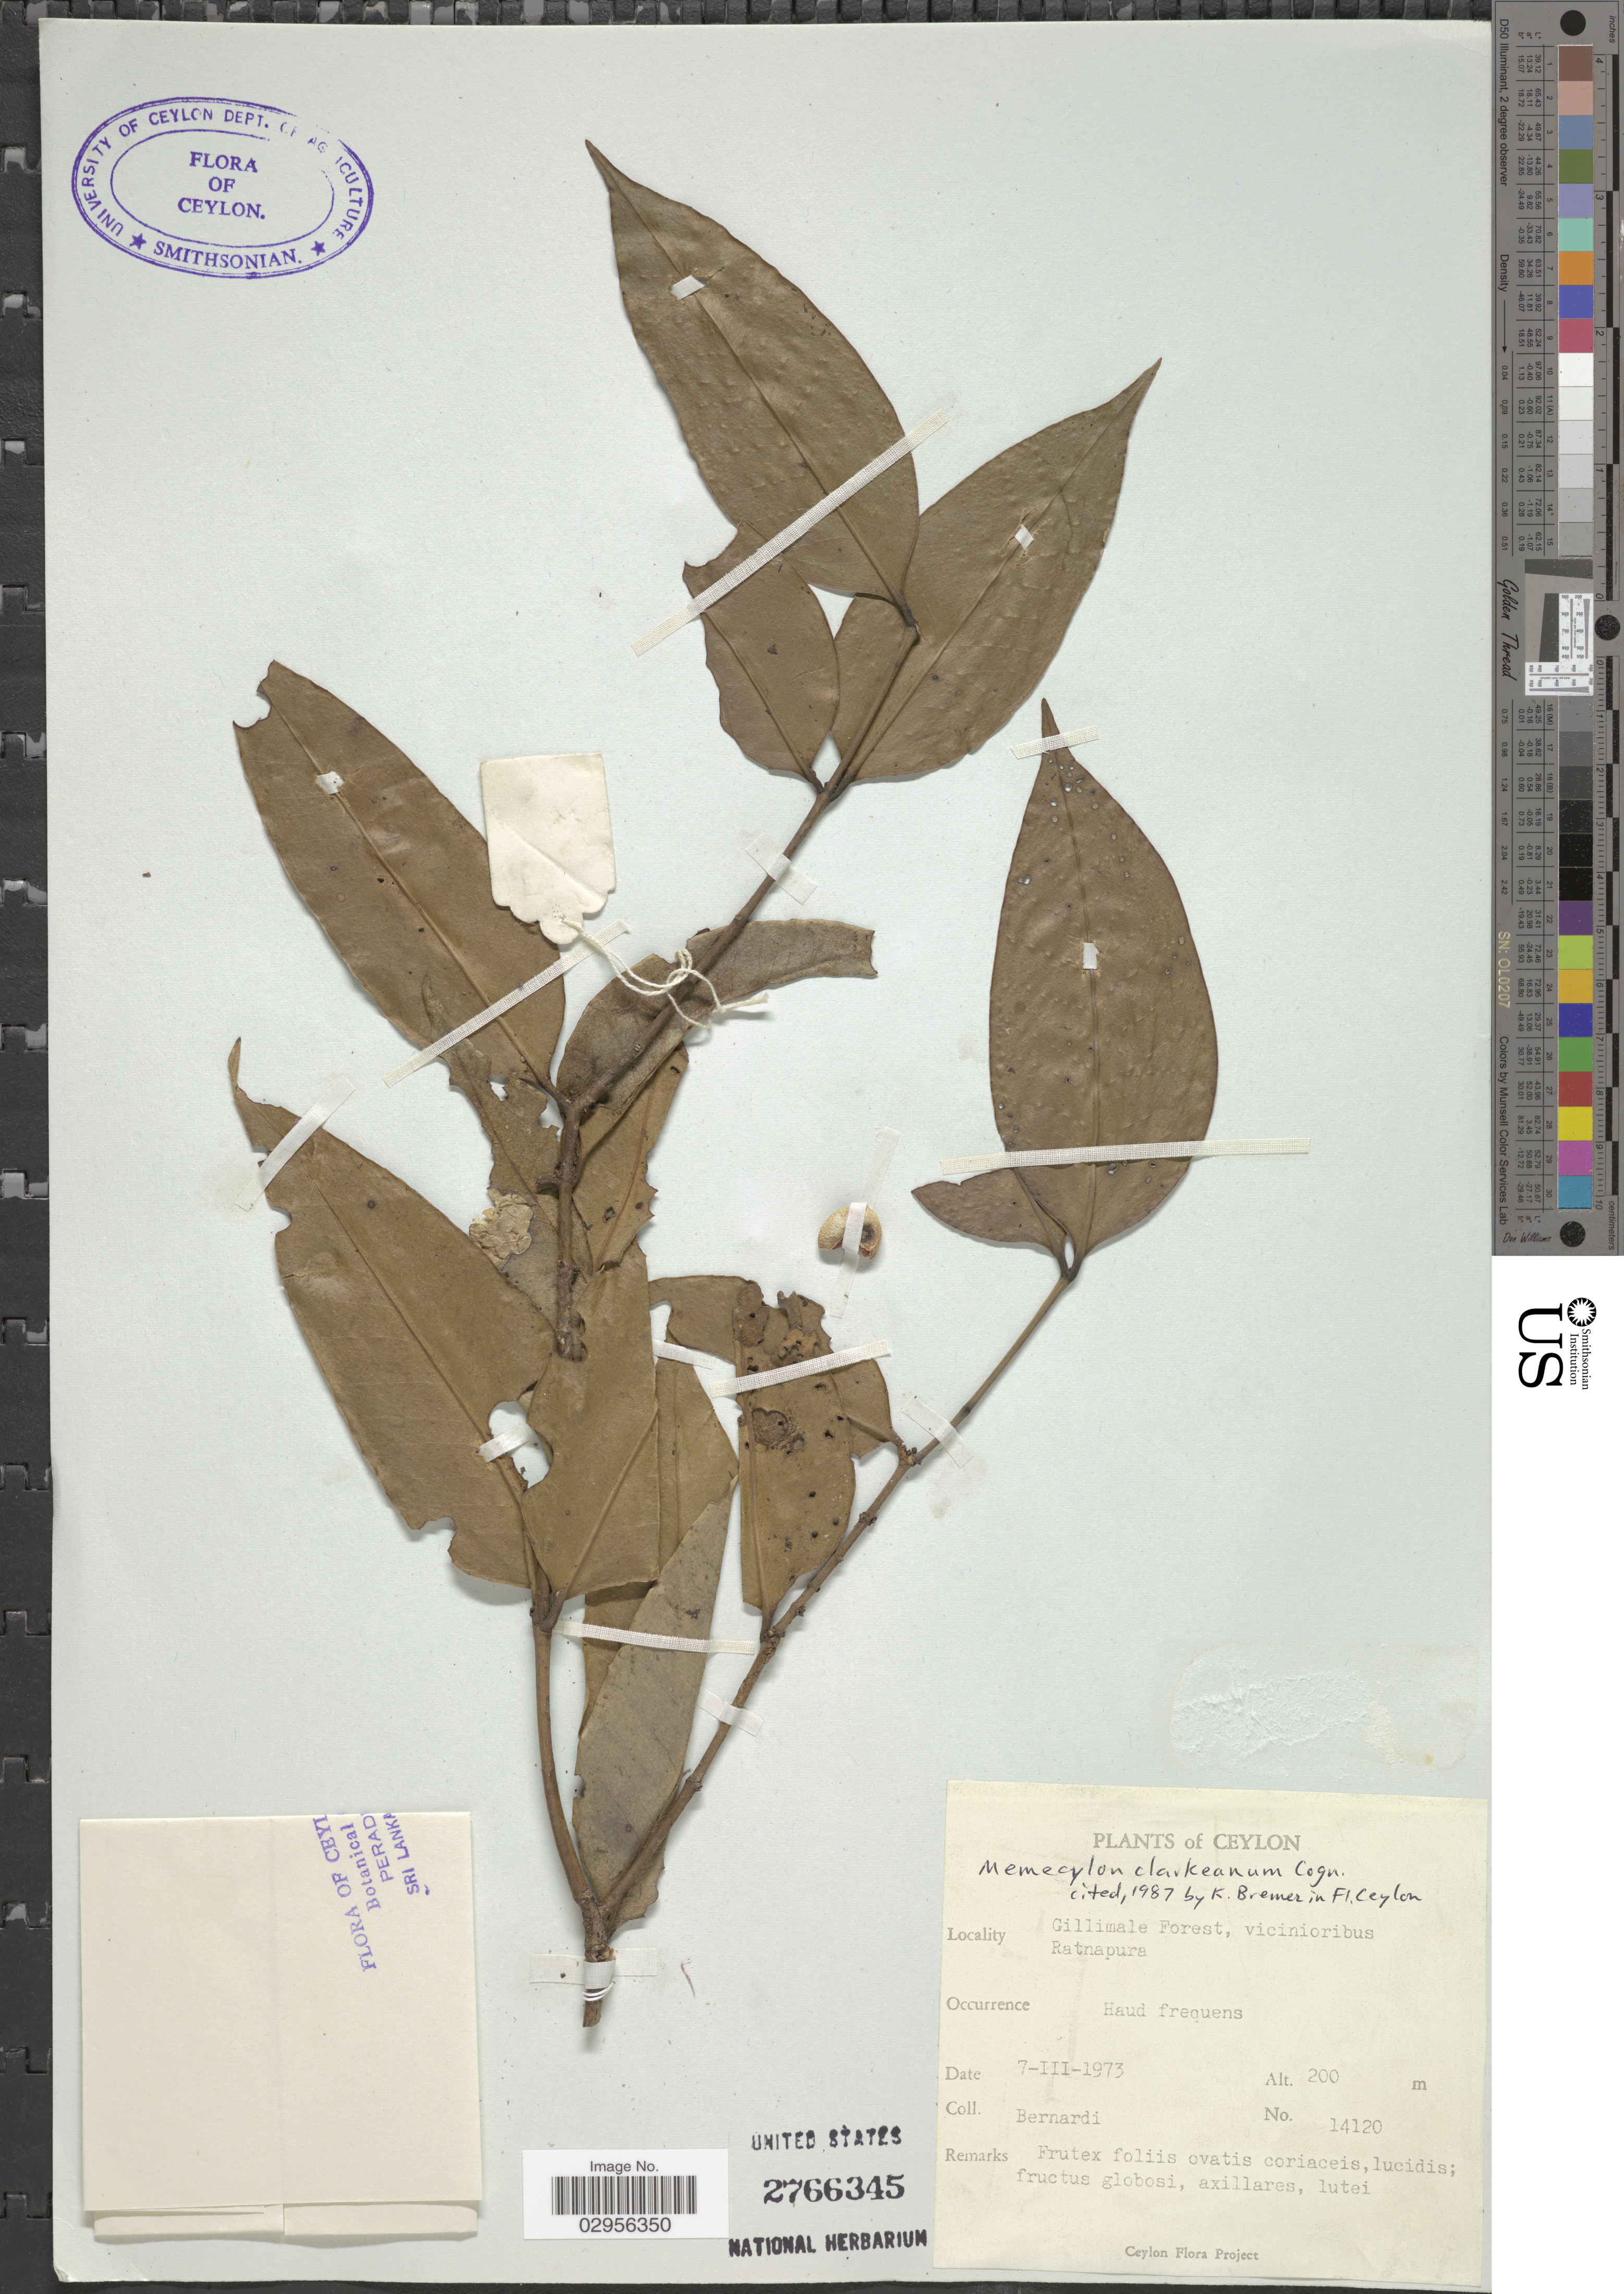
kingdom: Plantae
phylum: Tracheophyta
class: Magnoliopsida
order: Myrtales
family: Melastomataceae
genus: Memecylon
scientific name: Memecylon clarkeanum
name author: Cogn.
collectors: Bernardi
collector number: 14120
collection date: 1973-03-07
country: Sri Lanka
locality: Ceylon. Gillimale Forest, vicinioribus Ratnapura.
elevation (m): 200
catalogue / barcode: US 2766345